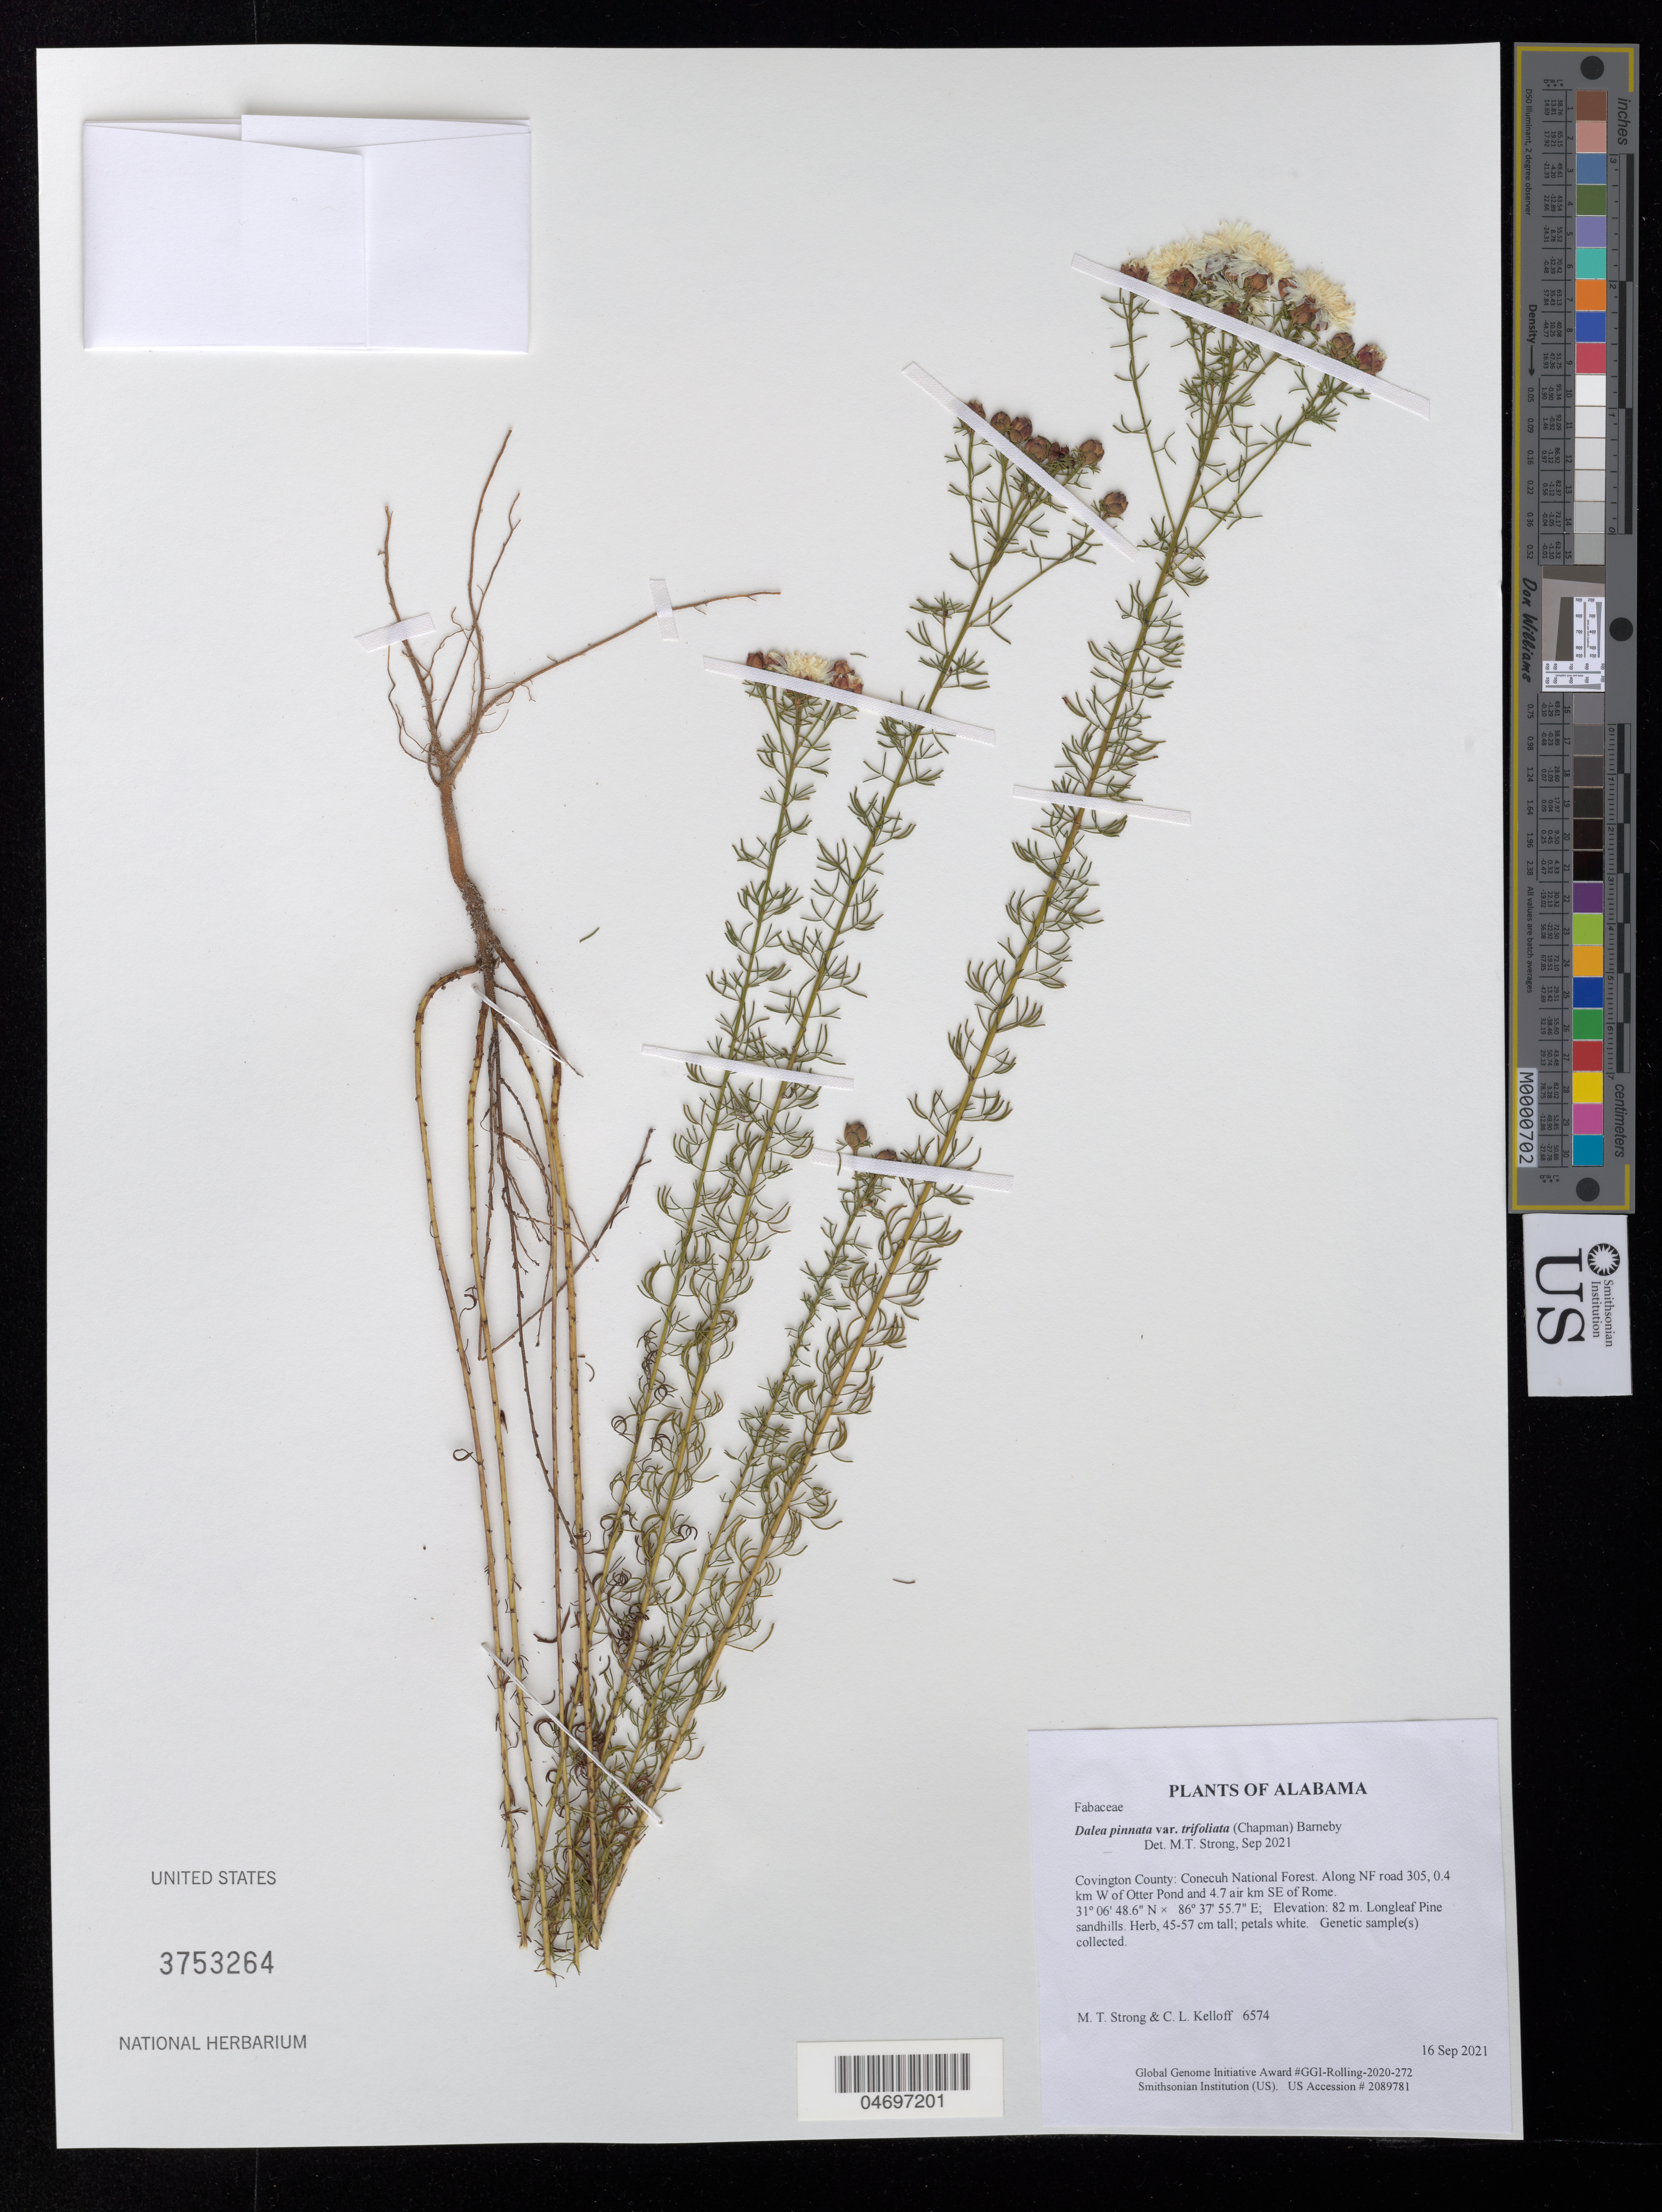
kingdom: Plantae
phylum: Tracheophyta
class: Magnoliopsida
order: Fabales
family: Fabaceae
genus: Dalea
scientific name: Dalea pinnata var. trifoliata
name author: (Chapman) Barneby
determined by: Strong, Mark T.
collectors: M. T. Strong & C. L. Kelloff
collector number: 6574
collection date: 2021-09-16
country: United States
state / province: Alabama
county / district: Covington County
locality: Conecuh National Forest. Along NF road 305, 0.4 km W of Otter Pond and 4.7 air km SE of Rome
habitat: Longleaf Pine sandhills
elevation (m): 82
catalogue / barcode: US 3753264